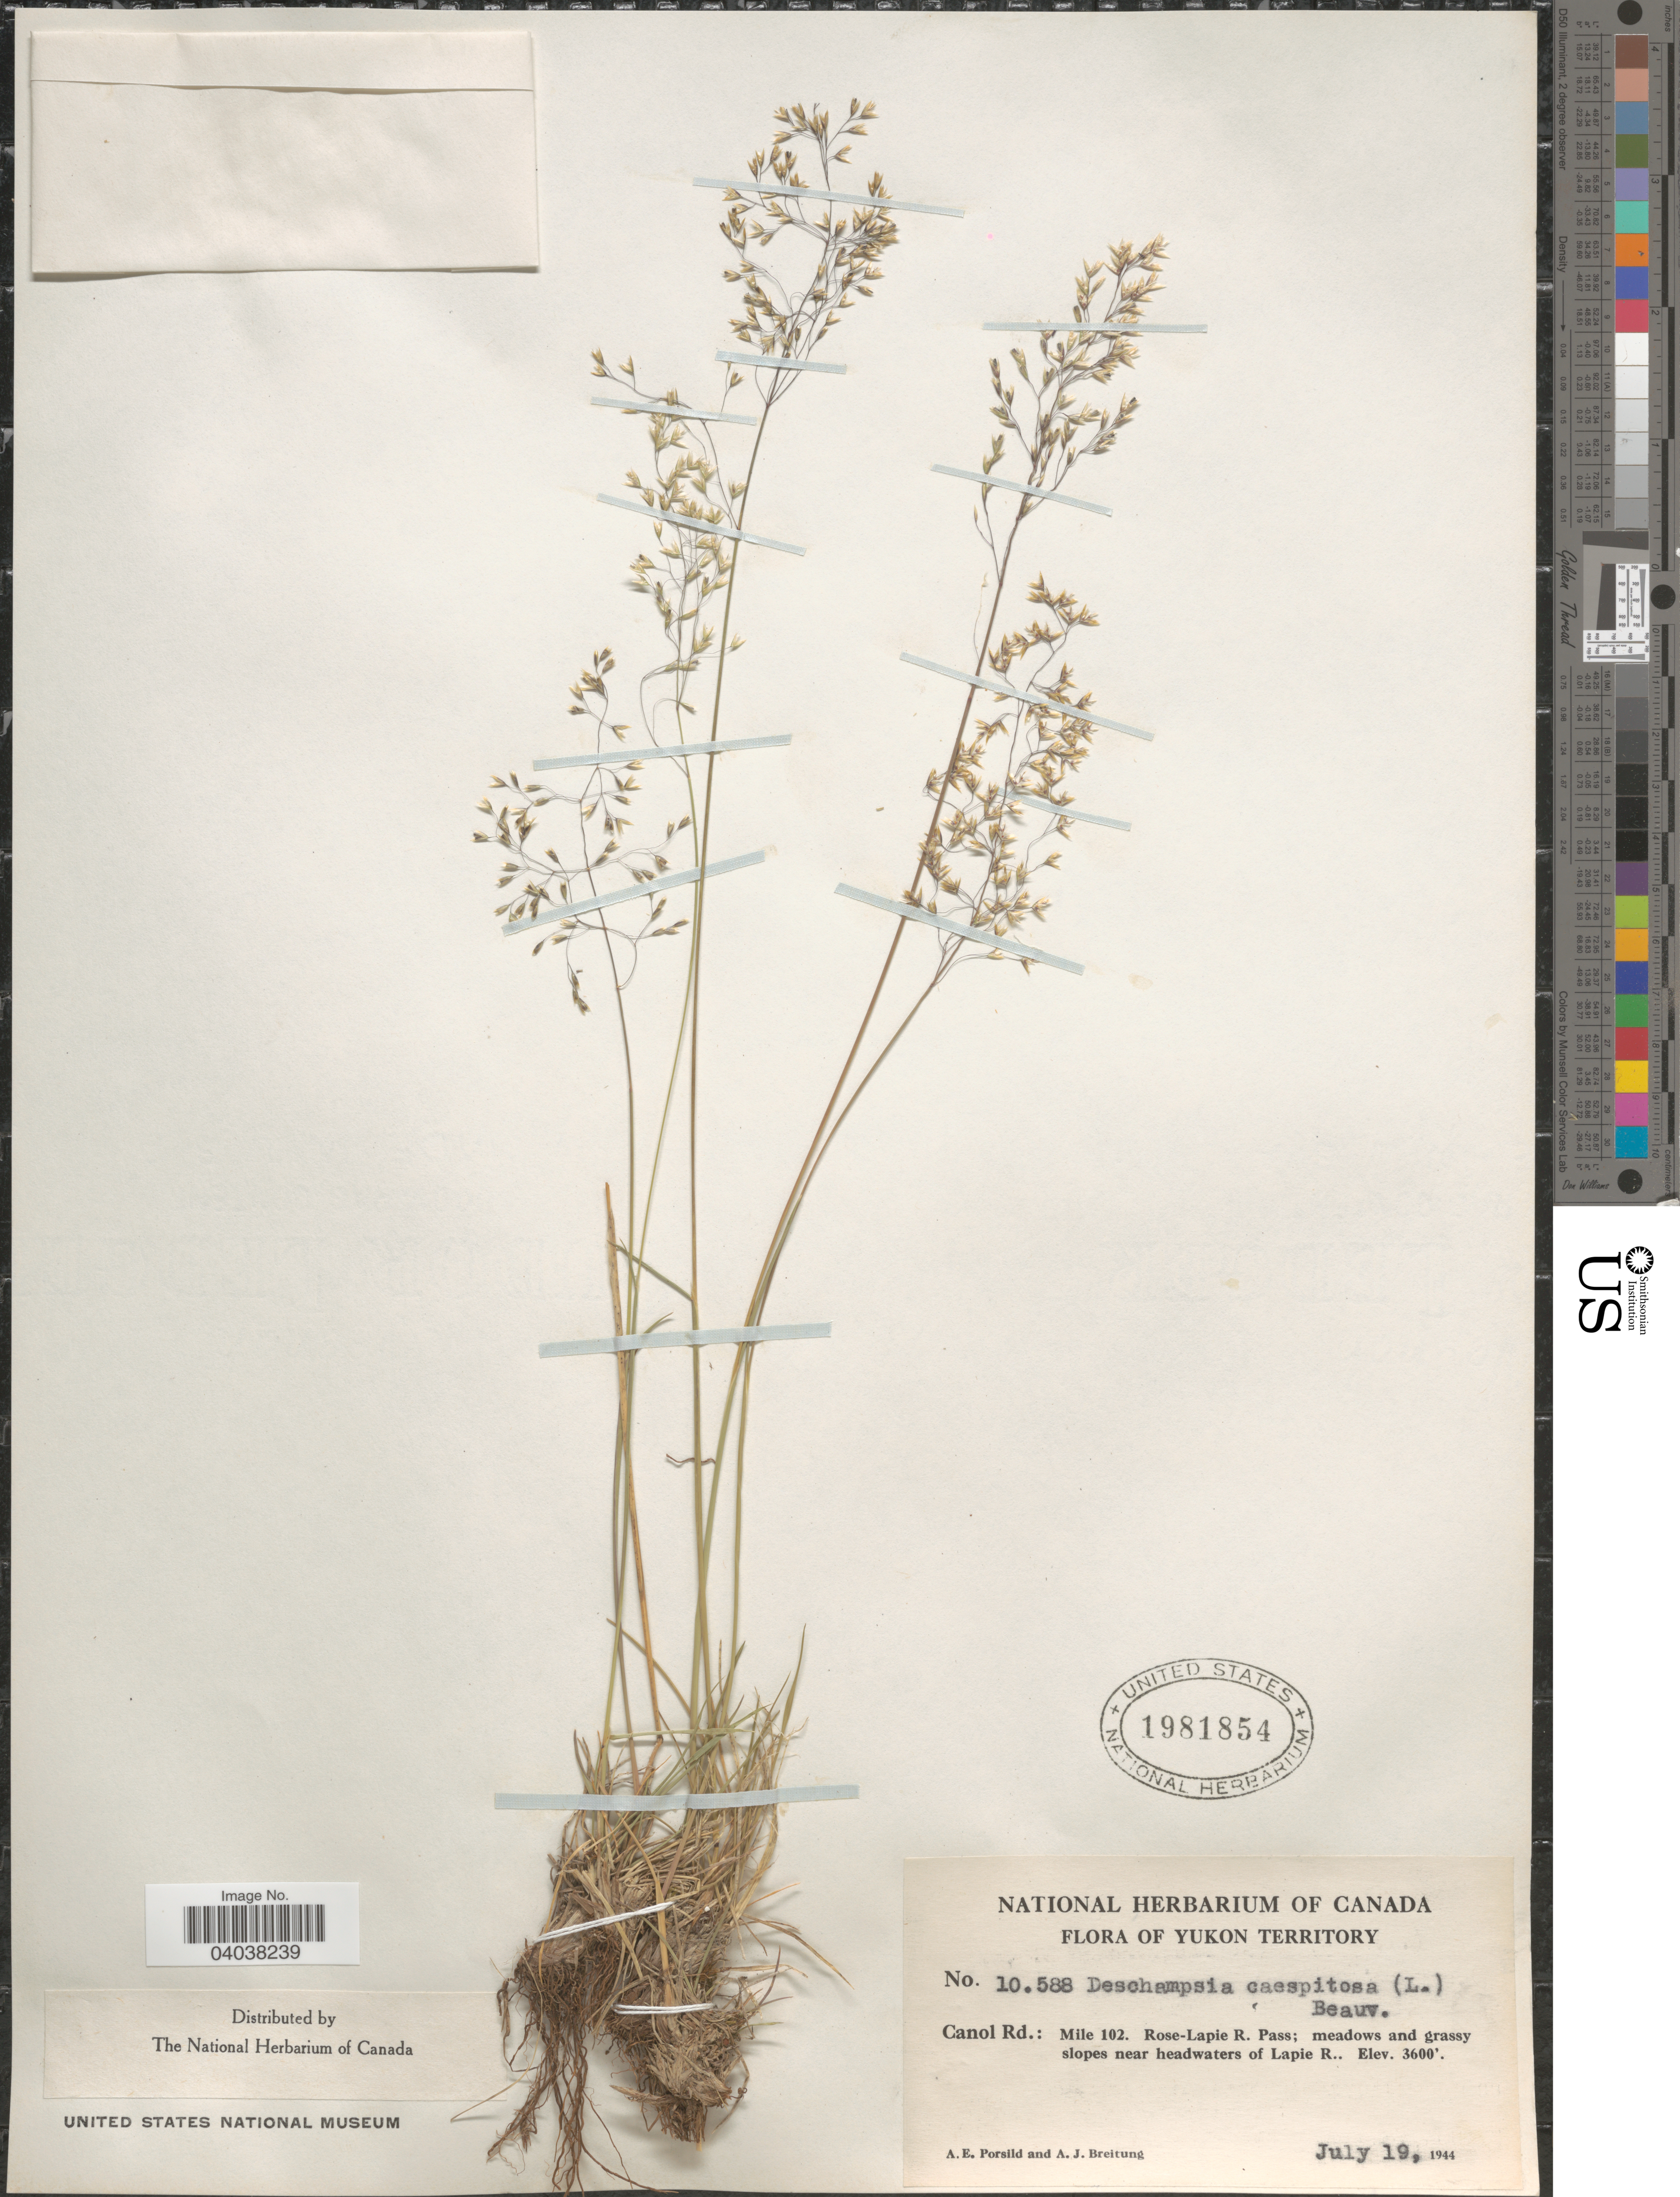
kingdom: Plantae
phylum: Tracheophyta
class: Liliopsida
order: Poales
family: Poaceae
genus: Deschampsia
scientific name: Deschampsia cespitosa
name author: (L.) P. Beauv.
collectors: A. E. Porsild & A. Breitung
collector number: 10588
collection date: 1944-07-19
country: Canada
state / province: Yukon Territory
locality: Canol Rd.: Mile 202. Rose-Lapie R. Pass; meadows and grassy slopes near headwaters of Lapie R.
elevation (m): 1097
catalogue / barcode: US 1981854